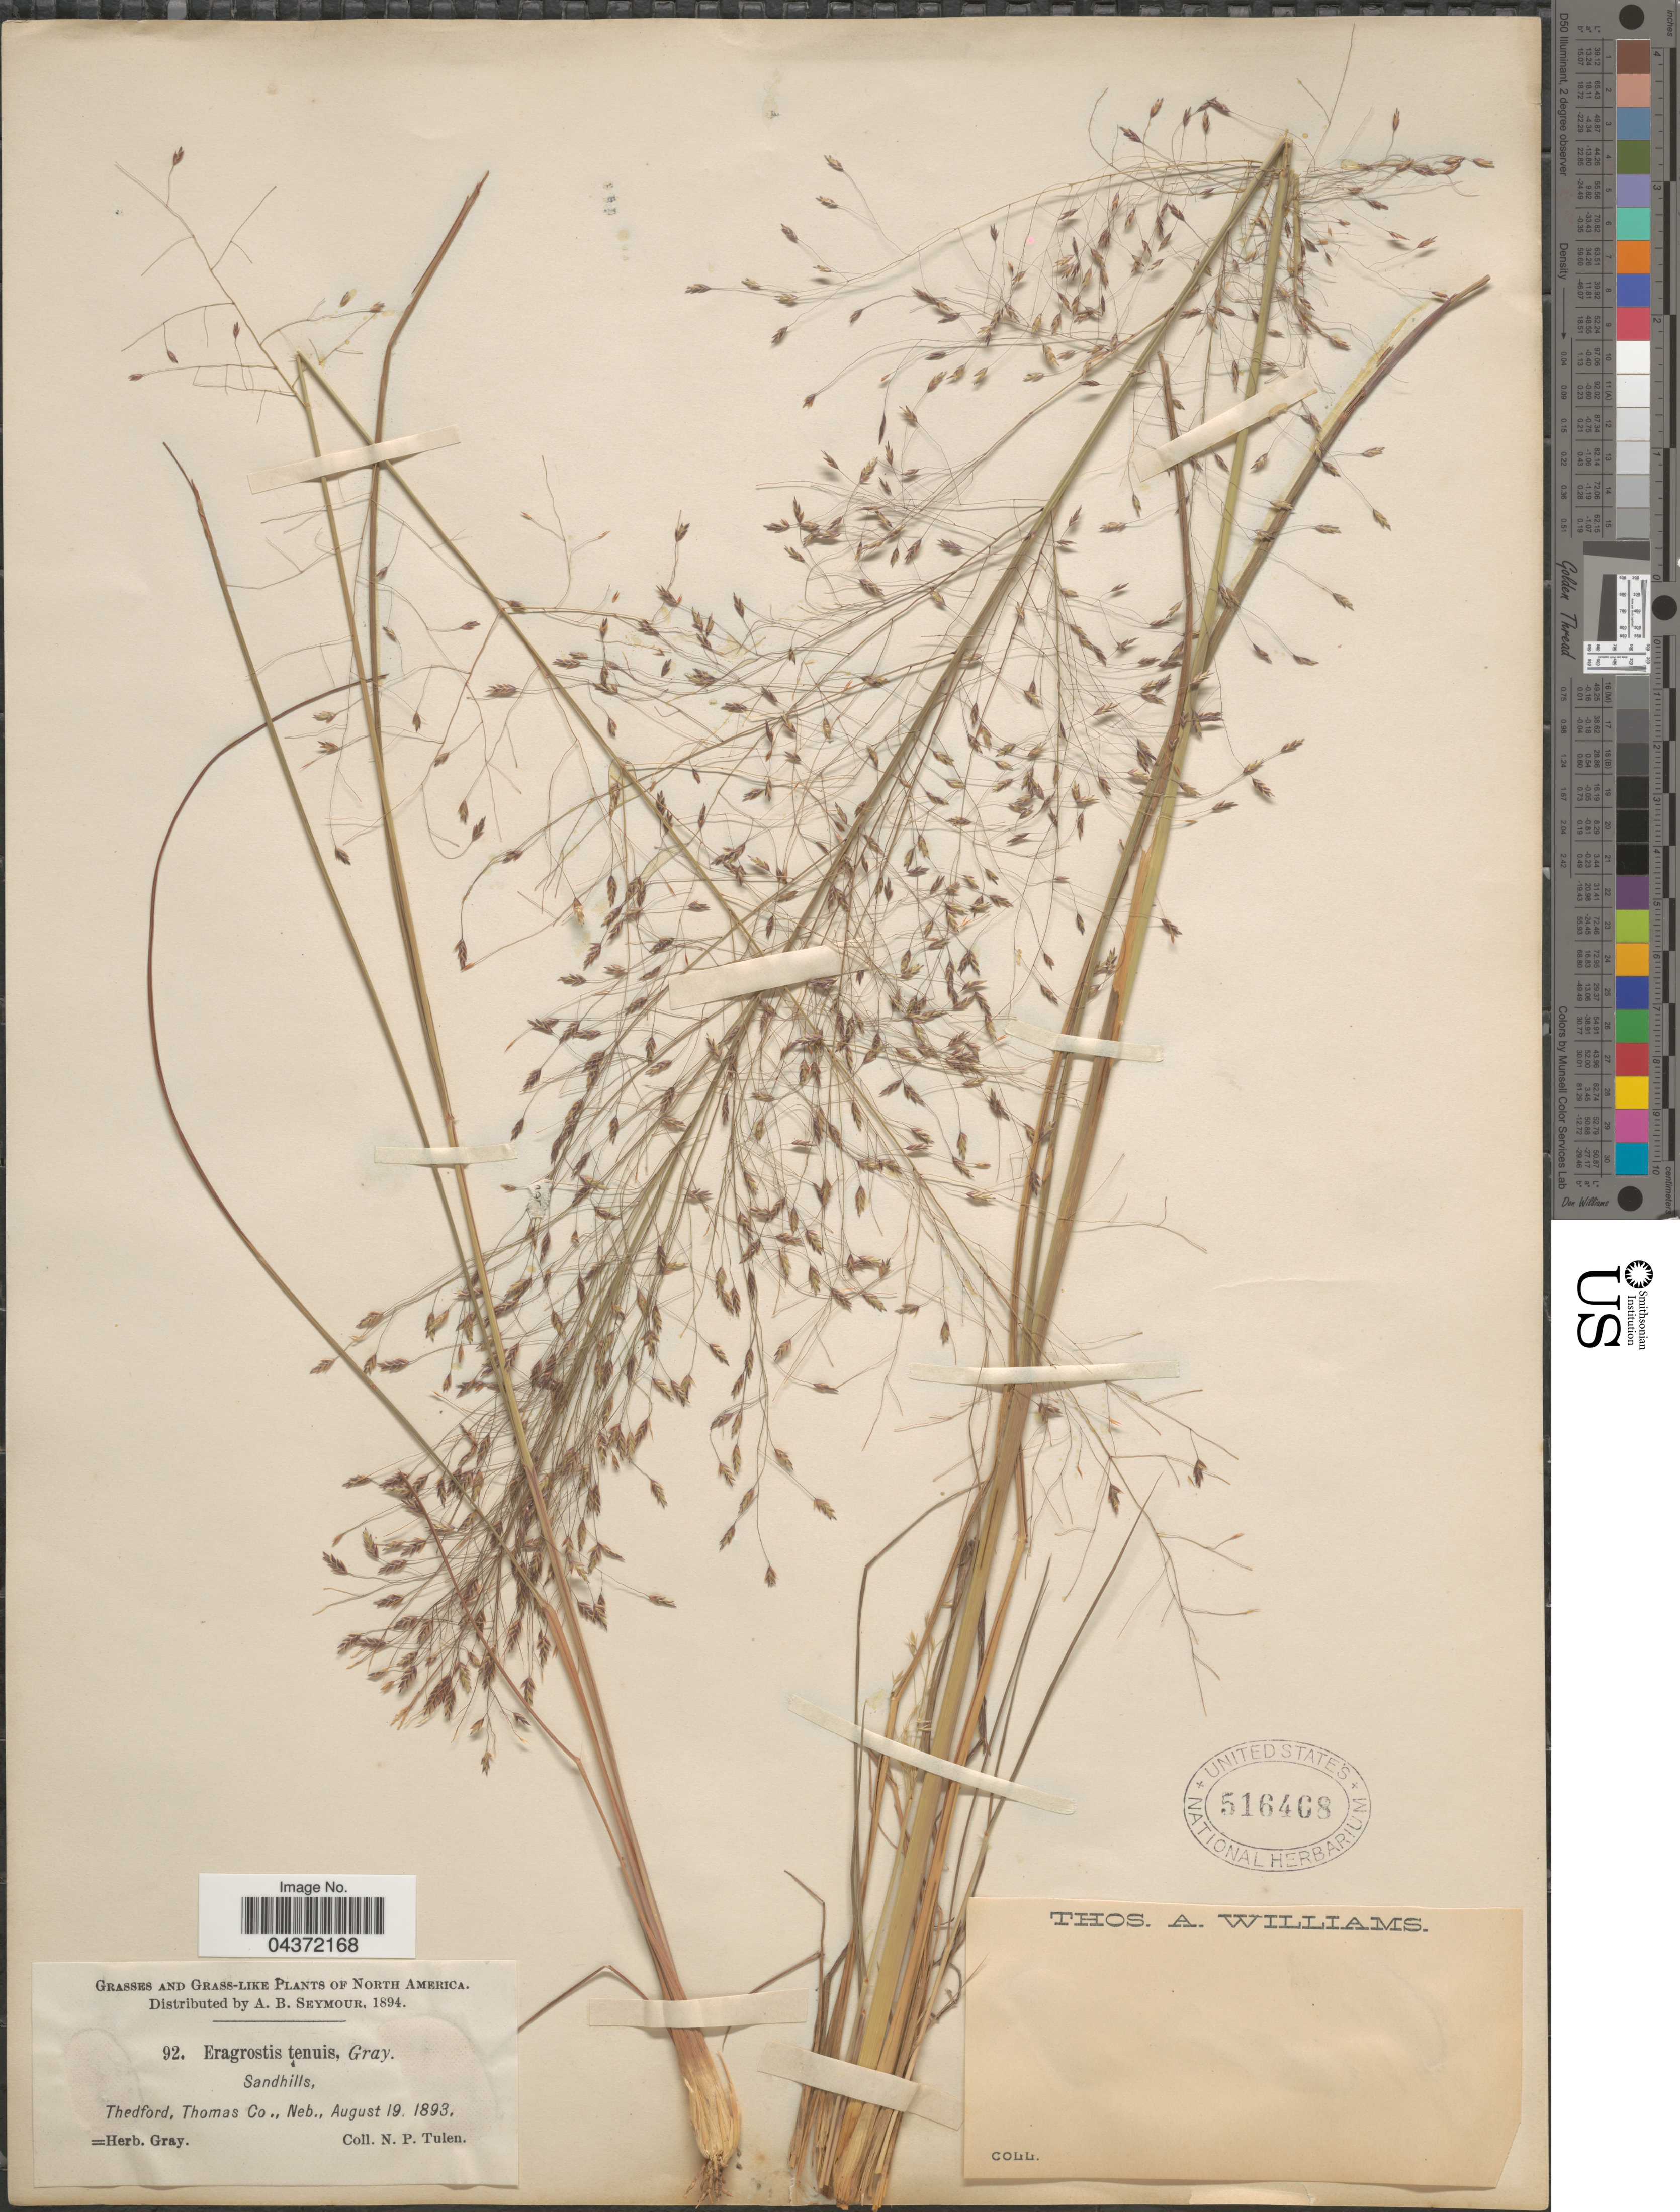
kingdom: Plantae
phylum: Tracheophyta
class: Liliopsida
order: Poales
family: Poaceae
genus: Eragrostis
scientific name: Eragrostis trichodes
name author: (Nutt.) Alph. Wood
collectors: N. Tulen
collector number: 92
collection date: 1893-08-19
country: United States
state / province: Nebraska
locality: Thedford, Thomas Co.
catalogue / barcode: US 516468